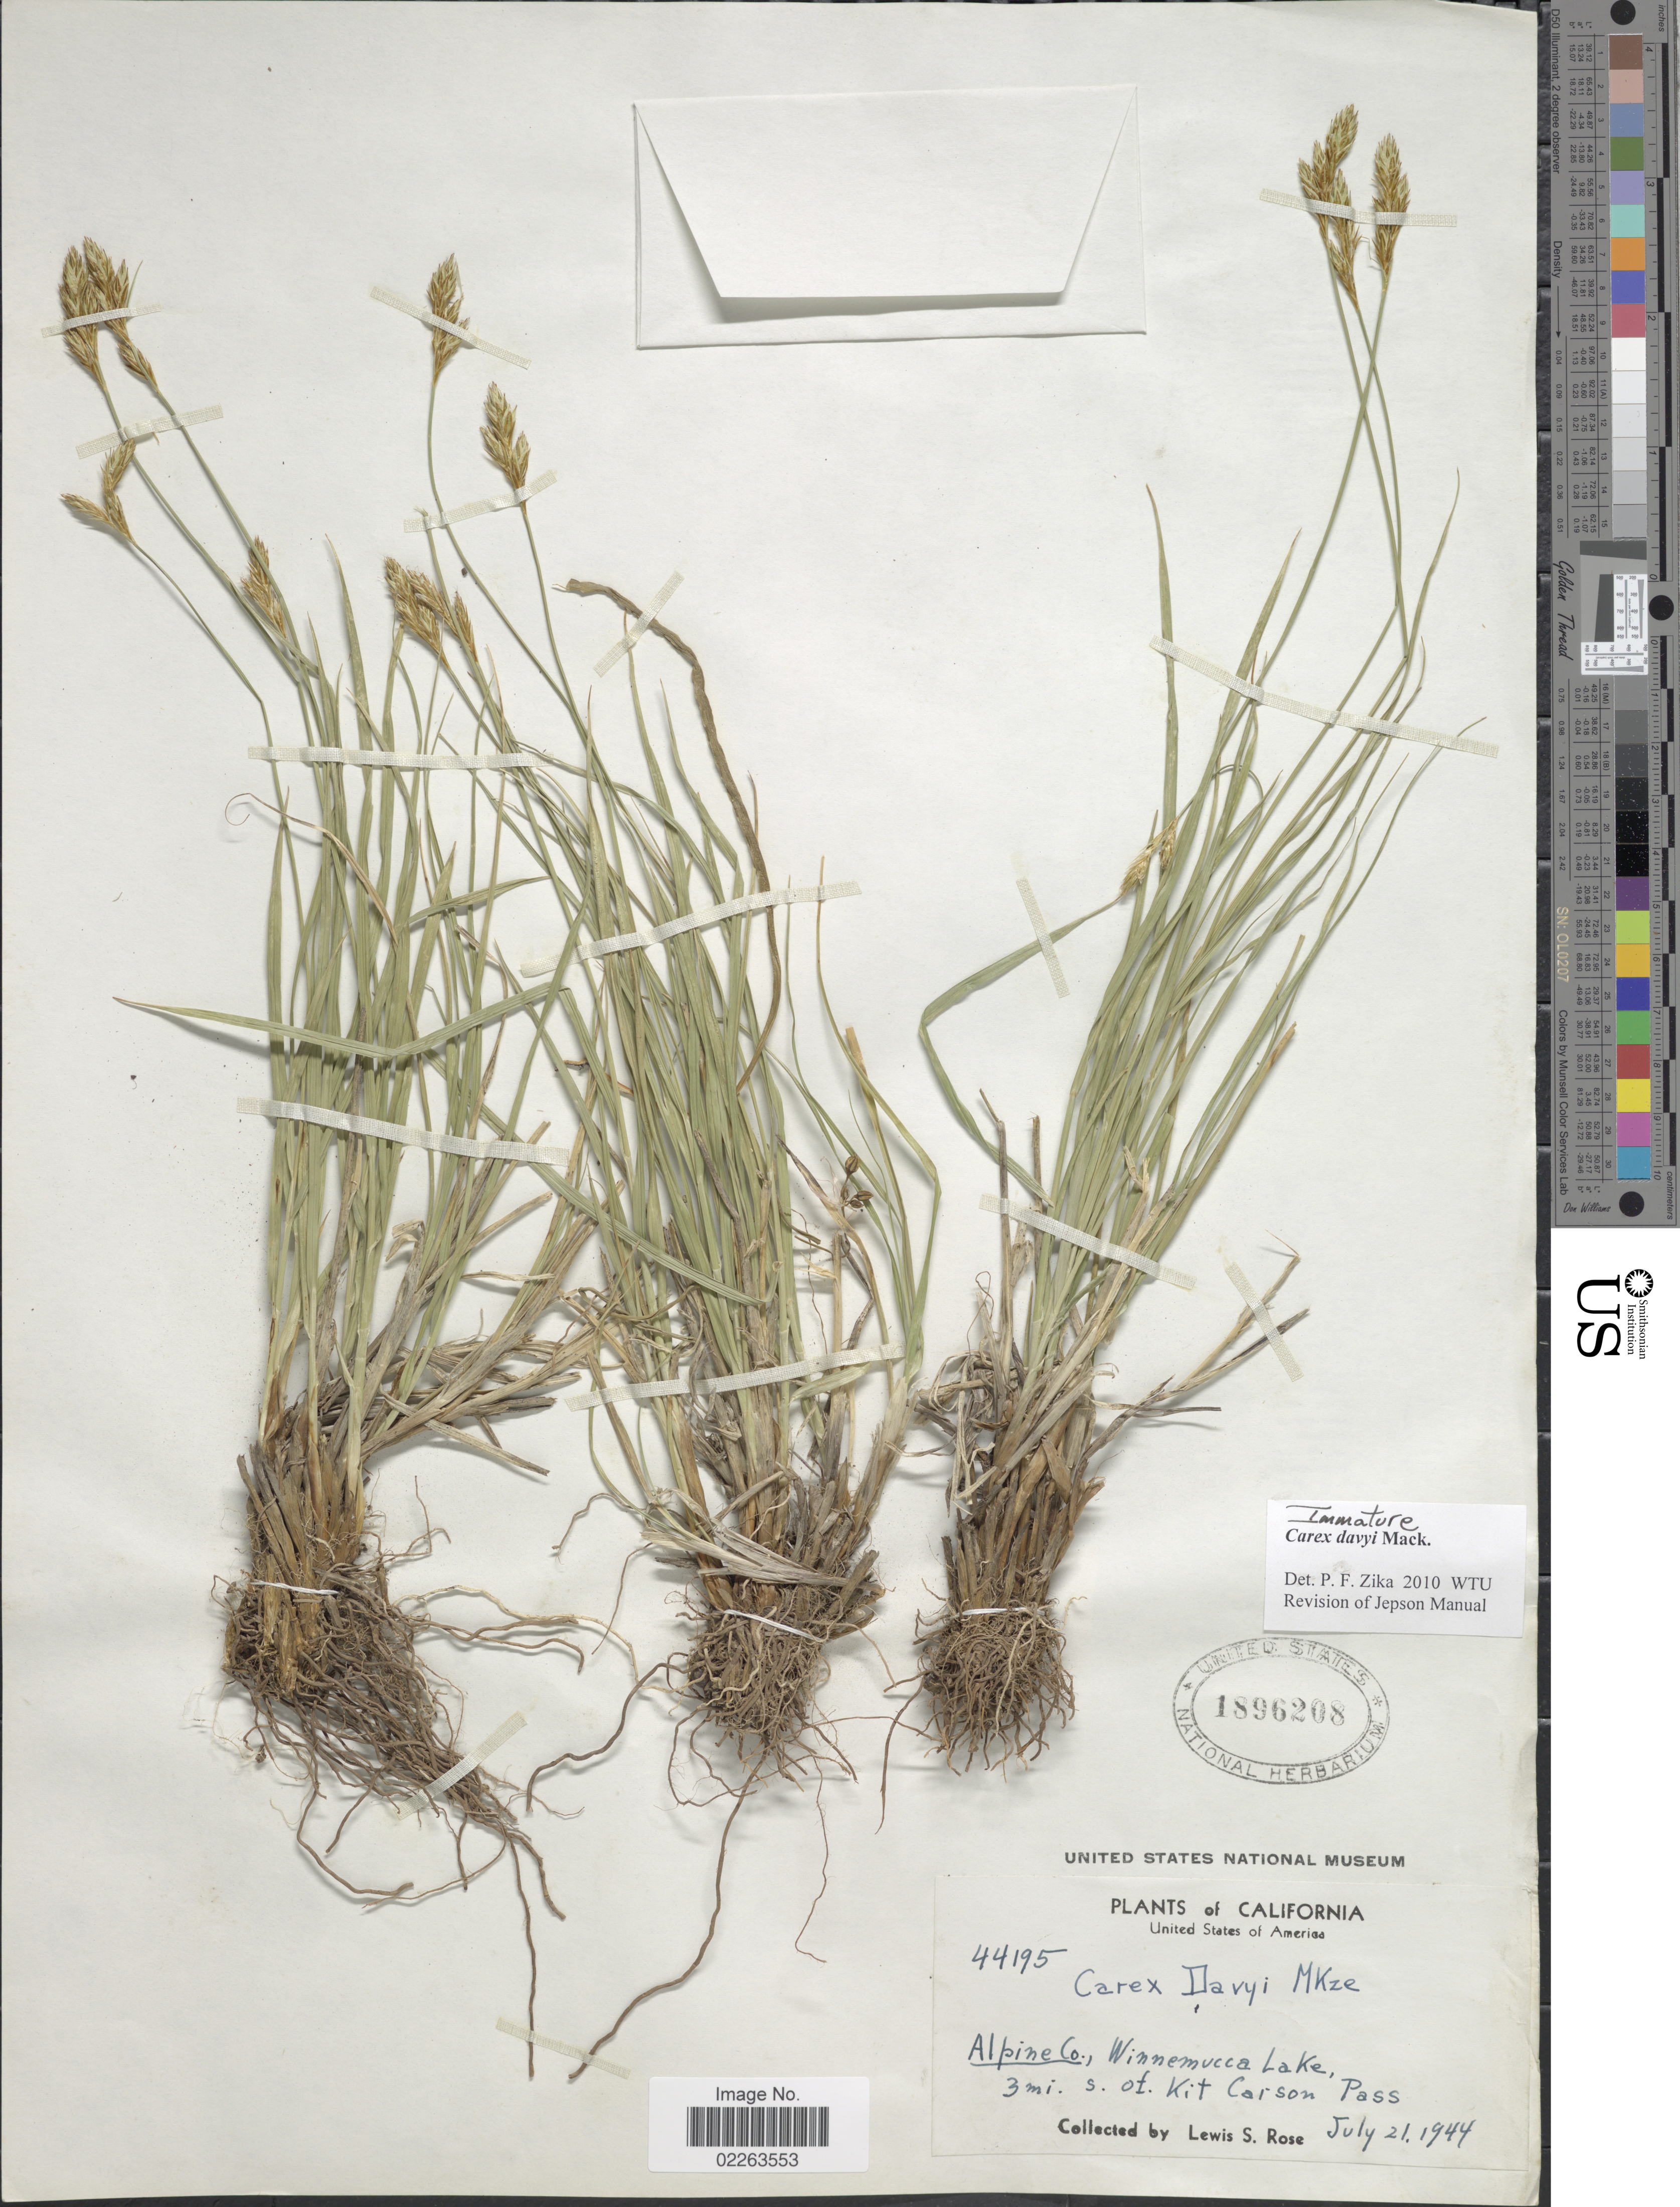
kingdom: Plantae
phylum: Tracheophyta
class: Liliopsida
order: Poales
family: Cyperaceae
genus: Carex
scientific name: Carex davyi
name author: Mack.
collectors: L. S. Rose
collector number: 44195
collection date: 1944-07-21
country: United States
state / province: California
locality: Alpine Co., Winnemucca Lake, 3 mi. s. of Kit Carson Pass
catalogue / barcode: US 1896208